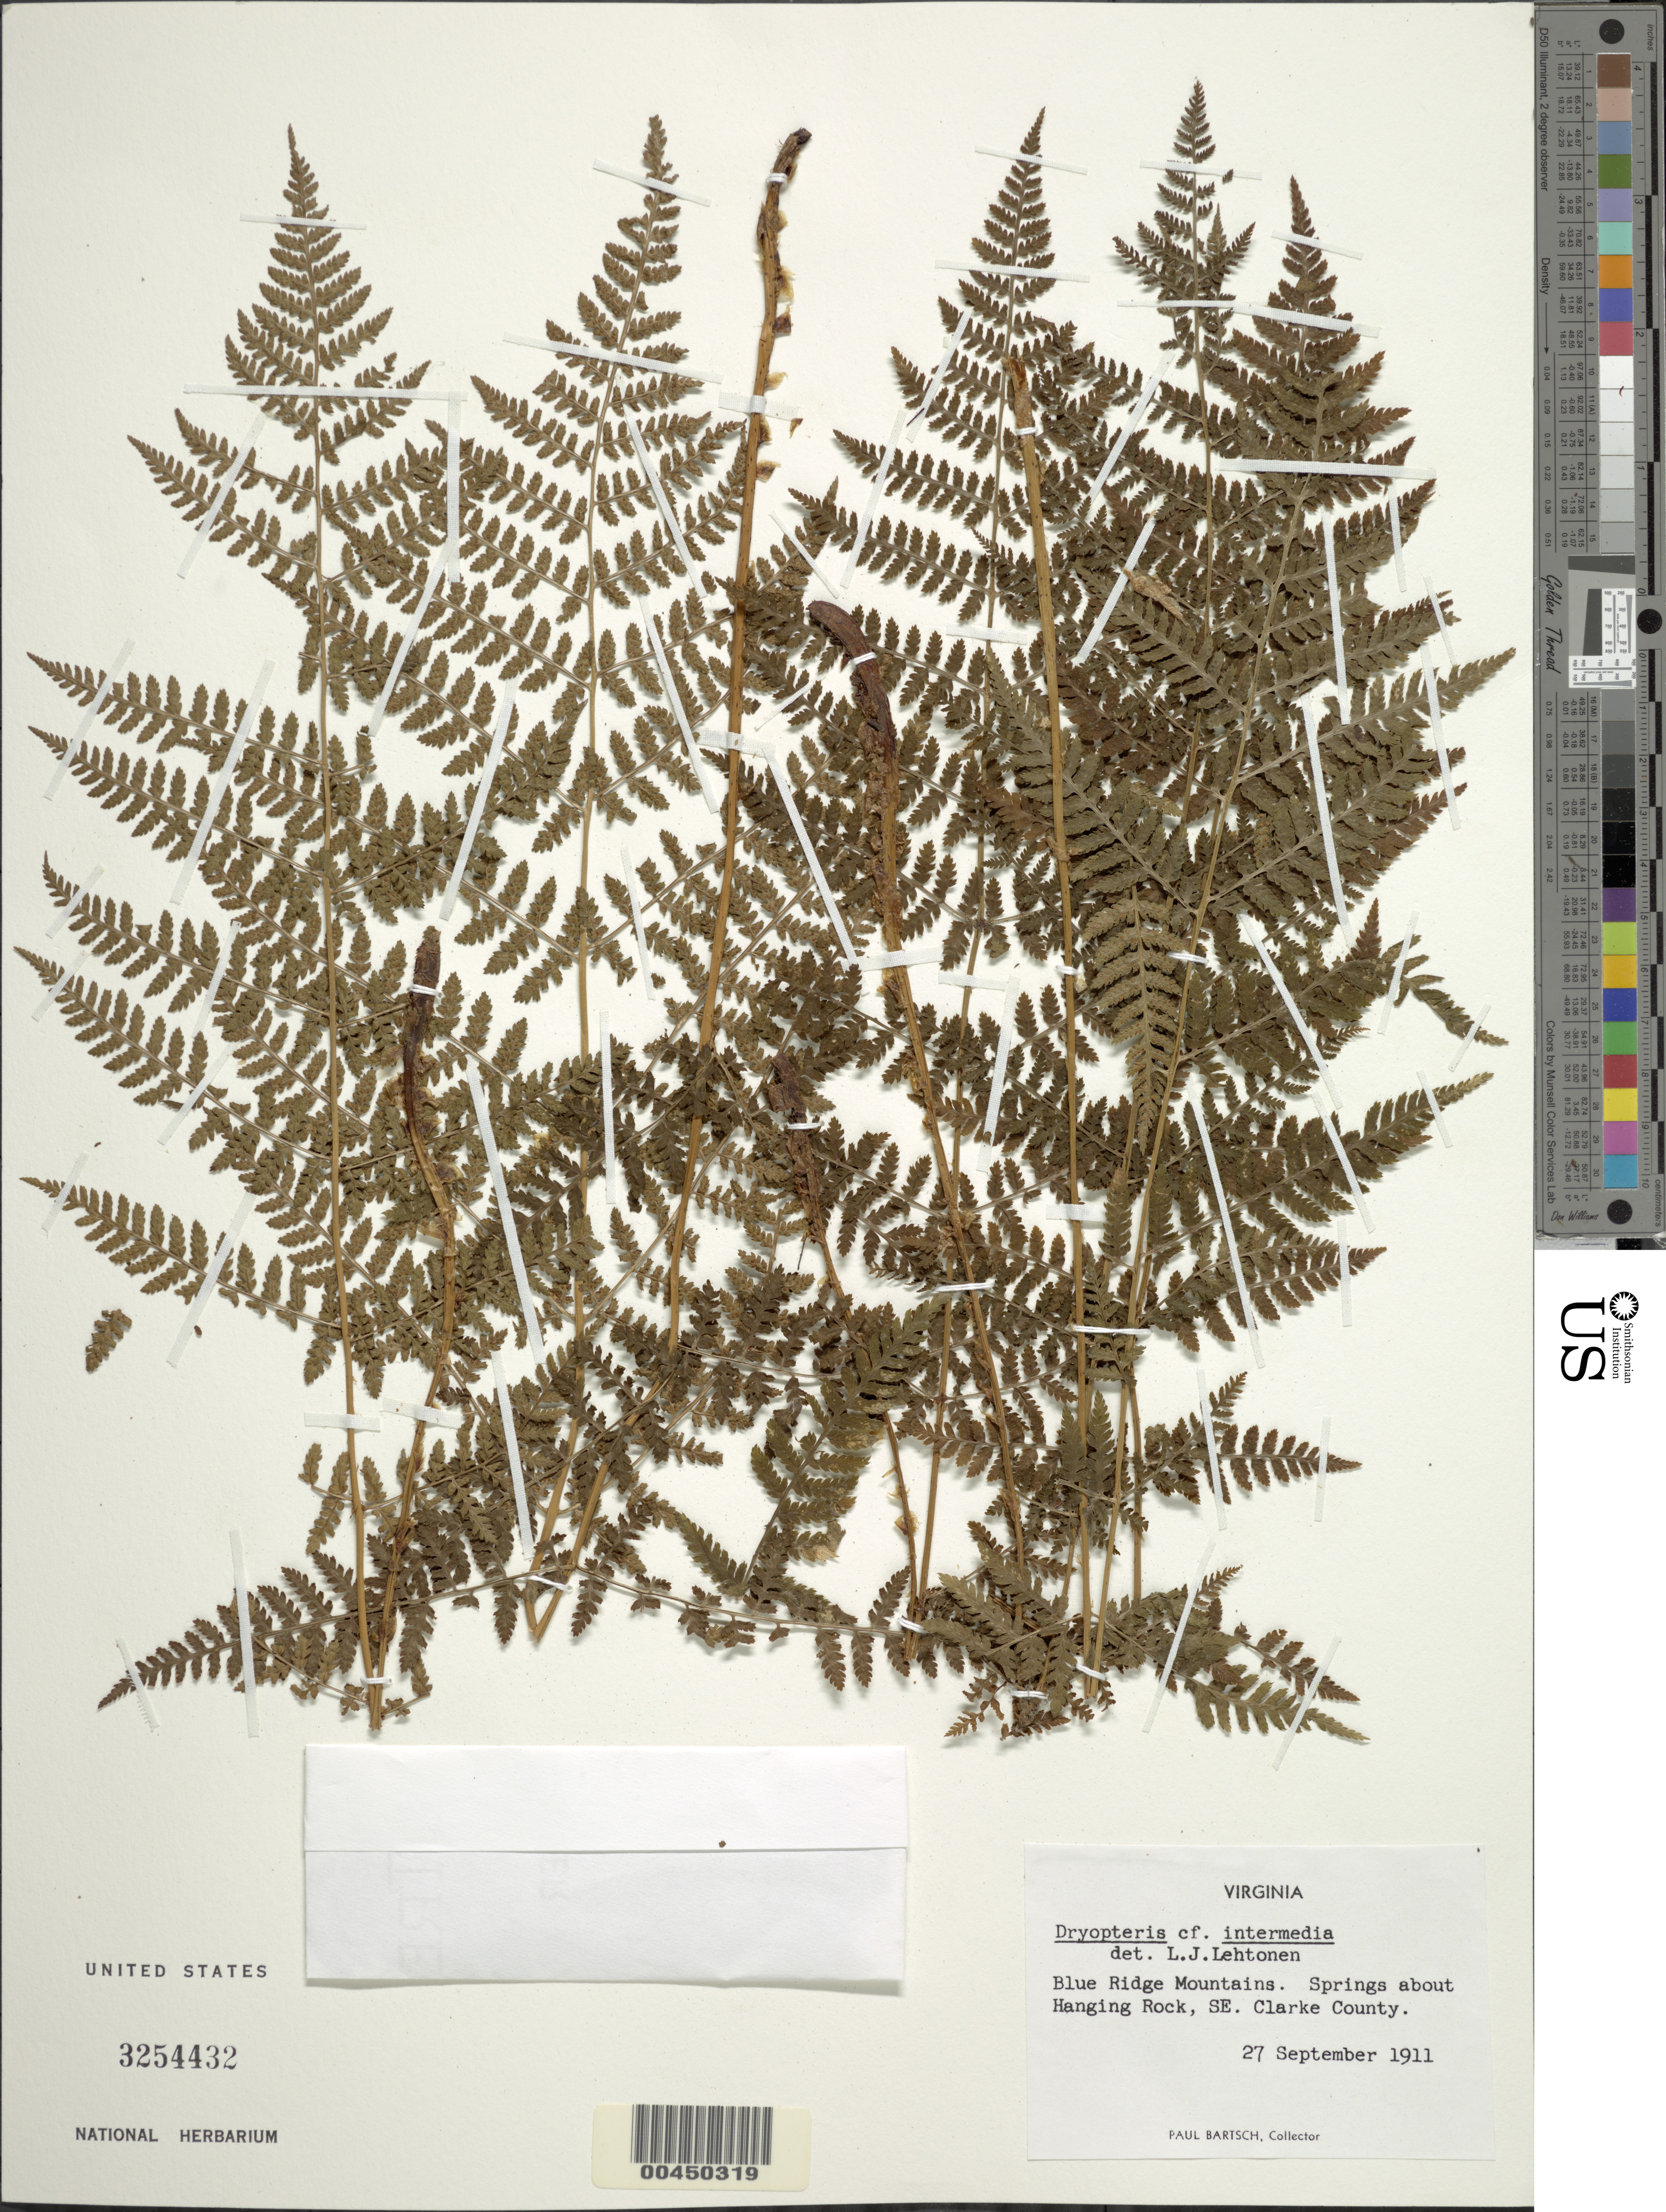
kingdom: Plantae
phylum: Tracheophyta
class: Polypodiopsida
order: Polypodiales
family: Dryopteridaceae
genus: Dryopteris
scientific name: Dryopteris intermedia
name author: (Muhl.) A. Gray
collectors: P. Bartsch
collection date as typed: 27 Sep 1911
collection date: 1911-09-27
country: United States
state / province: Virginia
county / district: Clarke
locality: Blue ridge, hanging rock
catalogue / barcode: US 3254432